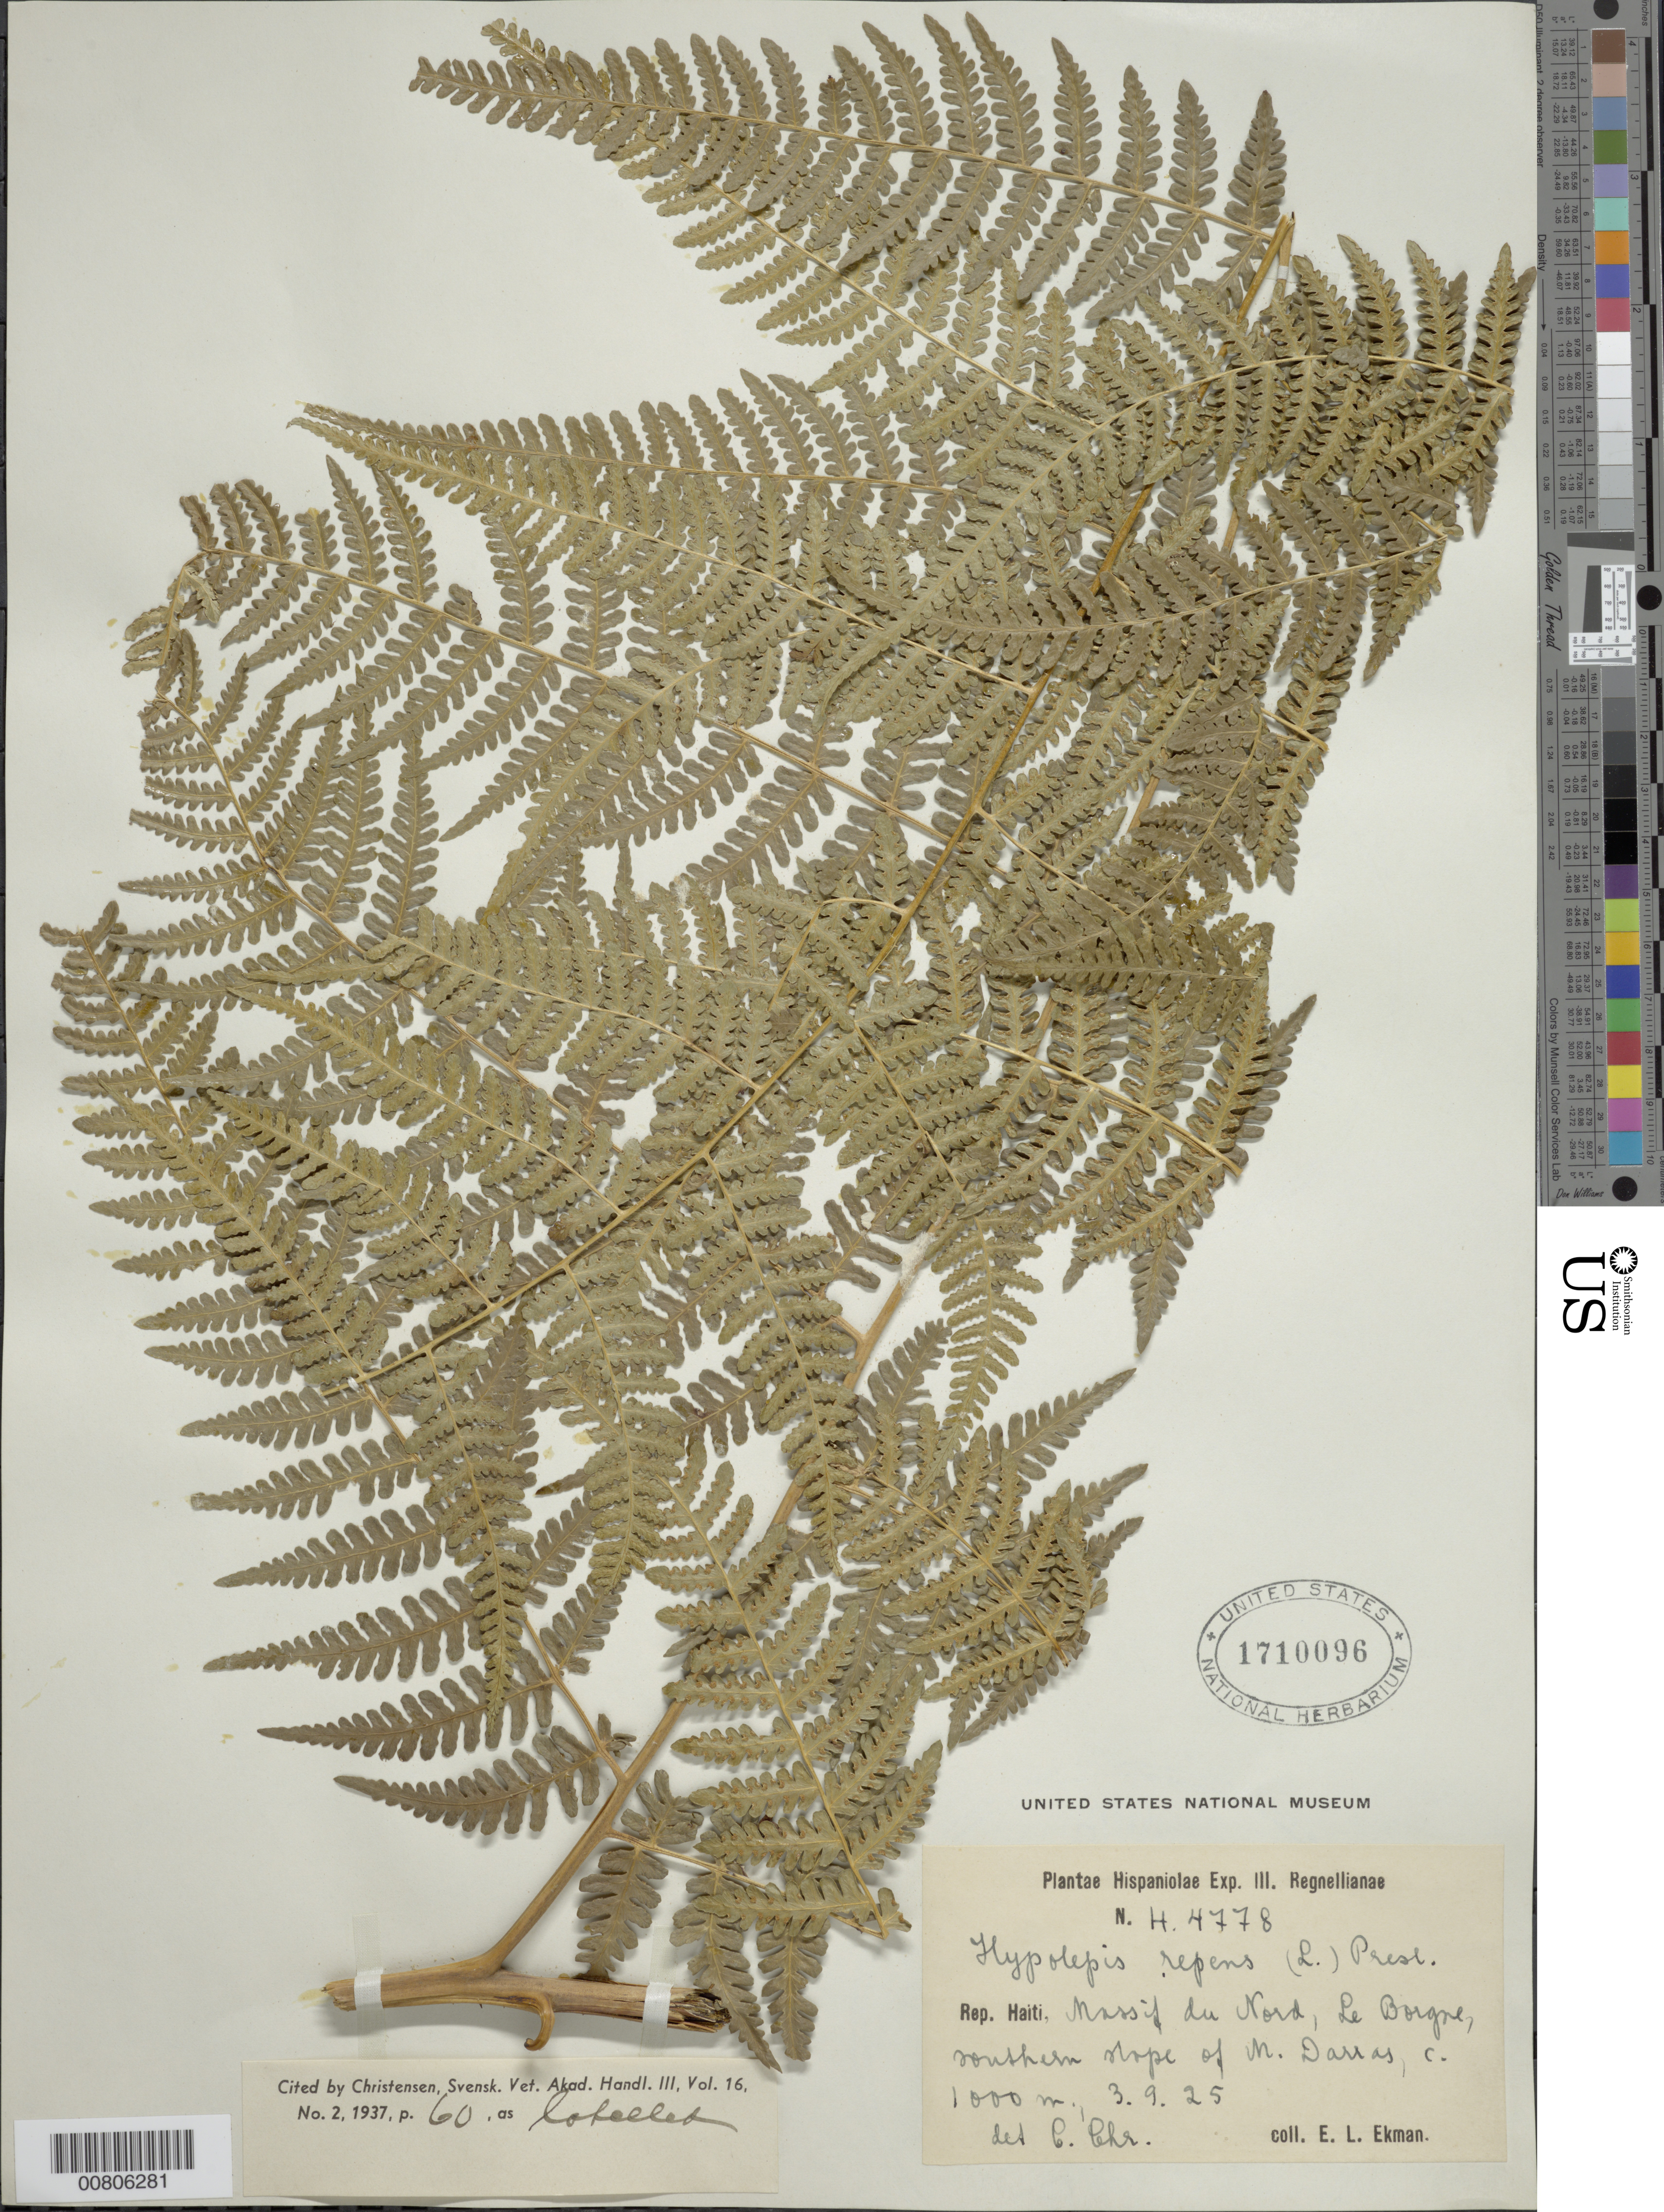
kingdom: Plantae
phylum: Tracheophyta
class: Polypodiopsida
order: Polypodiales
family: Dennstaedtiaceae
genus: Hypolepis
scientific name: Hypolepis repens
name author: (L.) C. Presl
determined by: Christensen, C. F. A.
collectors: E. L. Ekman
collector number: H 4778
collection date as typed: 03 Sep 1925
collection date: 1925-09-03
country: Haiti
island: Hispaniola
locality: Massif du Nord, Le Borgne, southern slope of M. Darras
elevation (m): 1000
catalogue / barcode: US 1710096